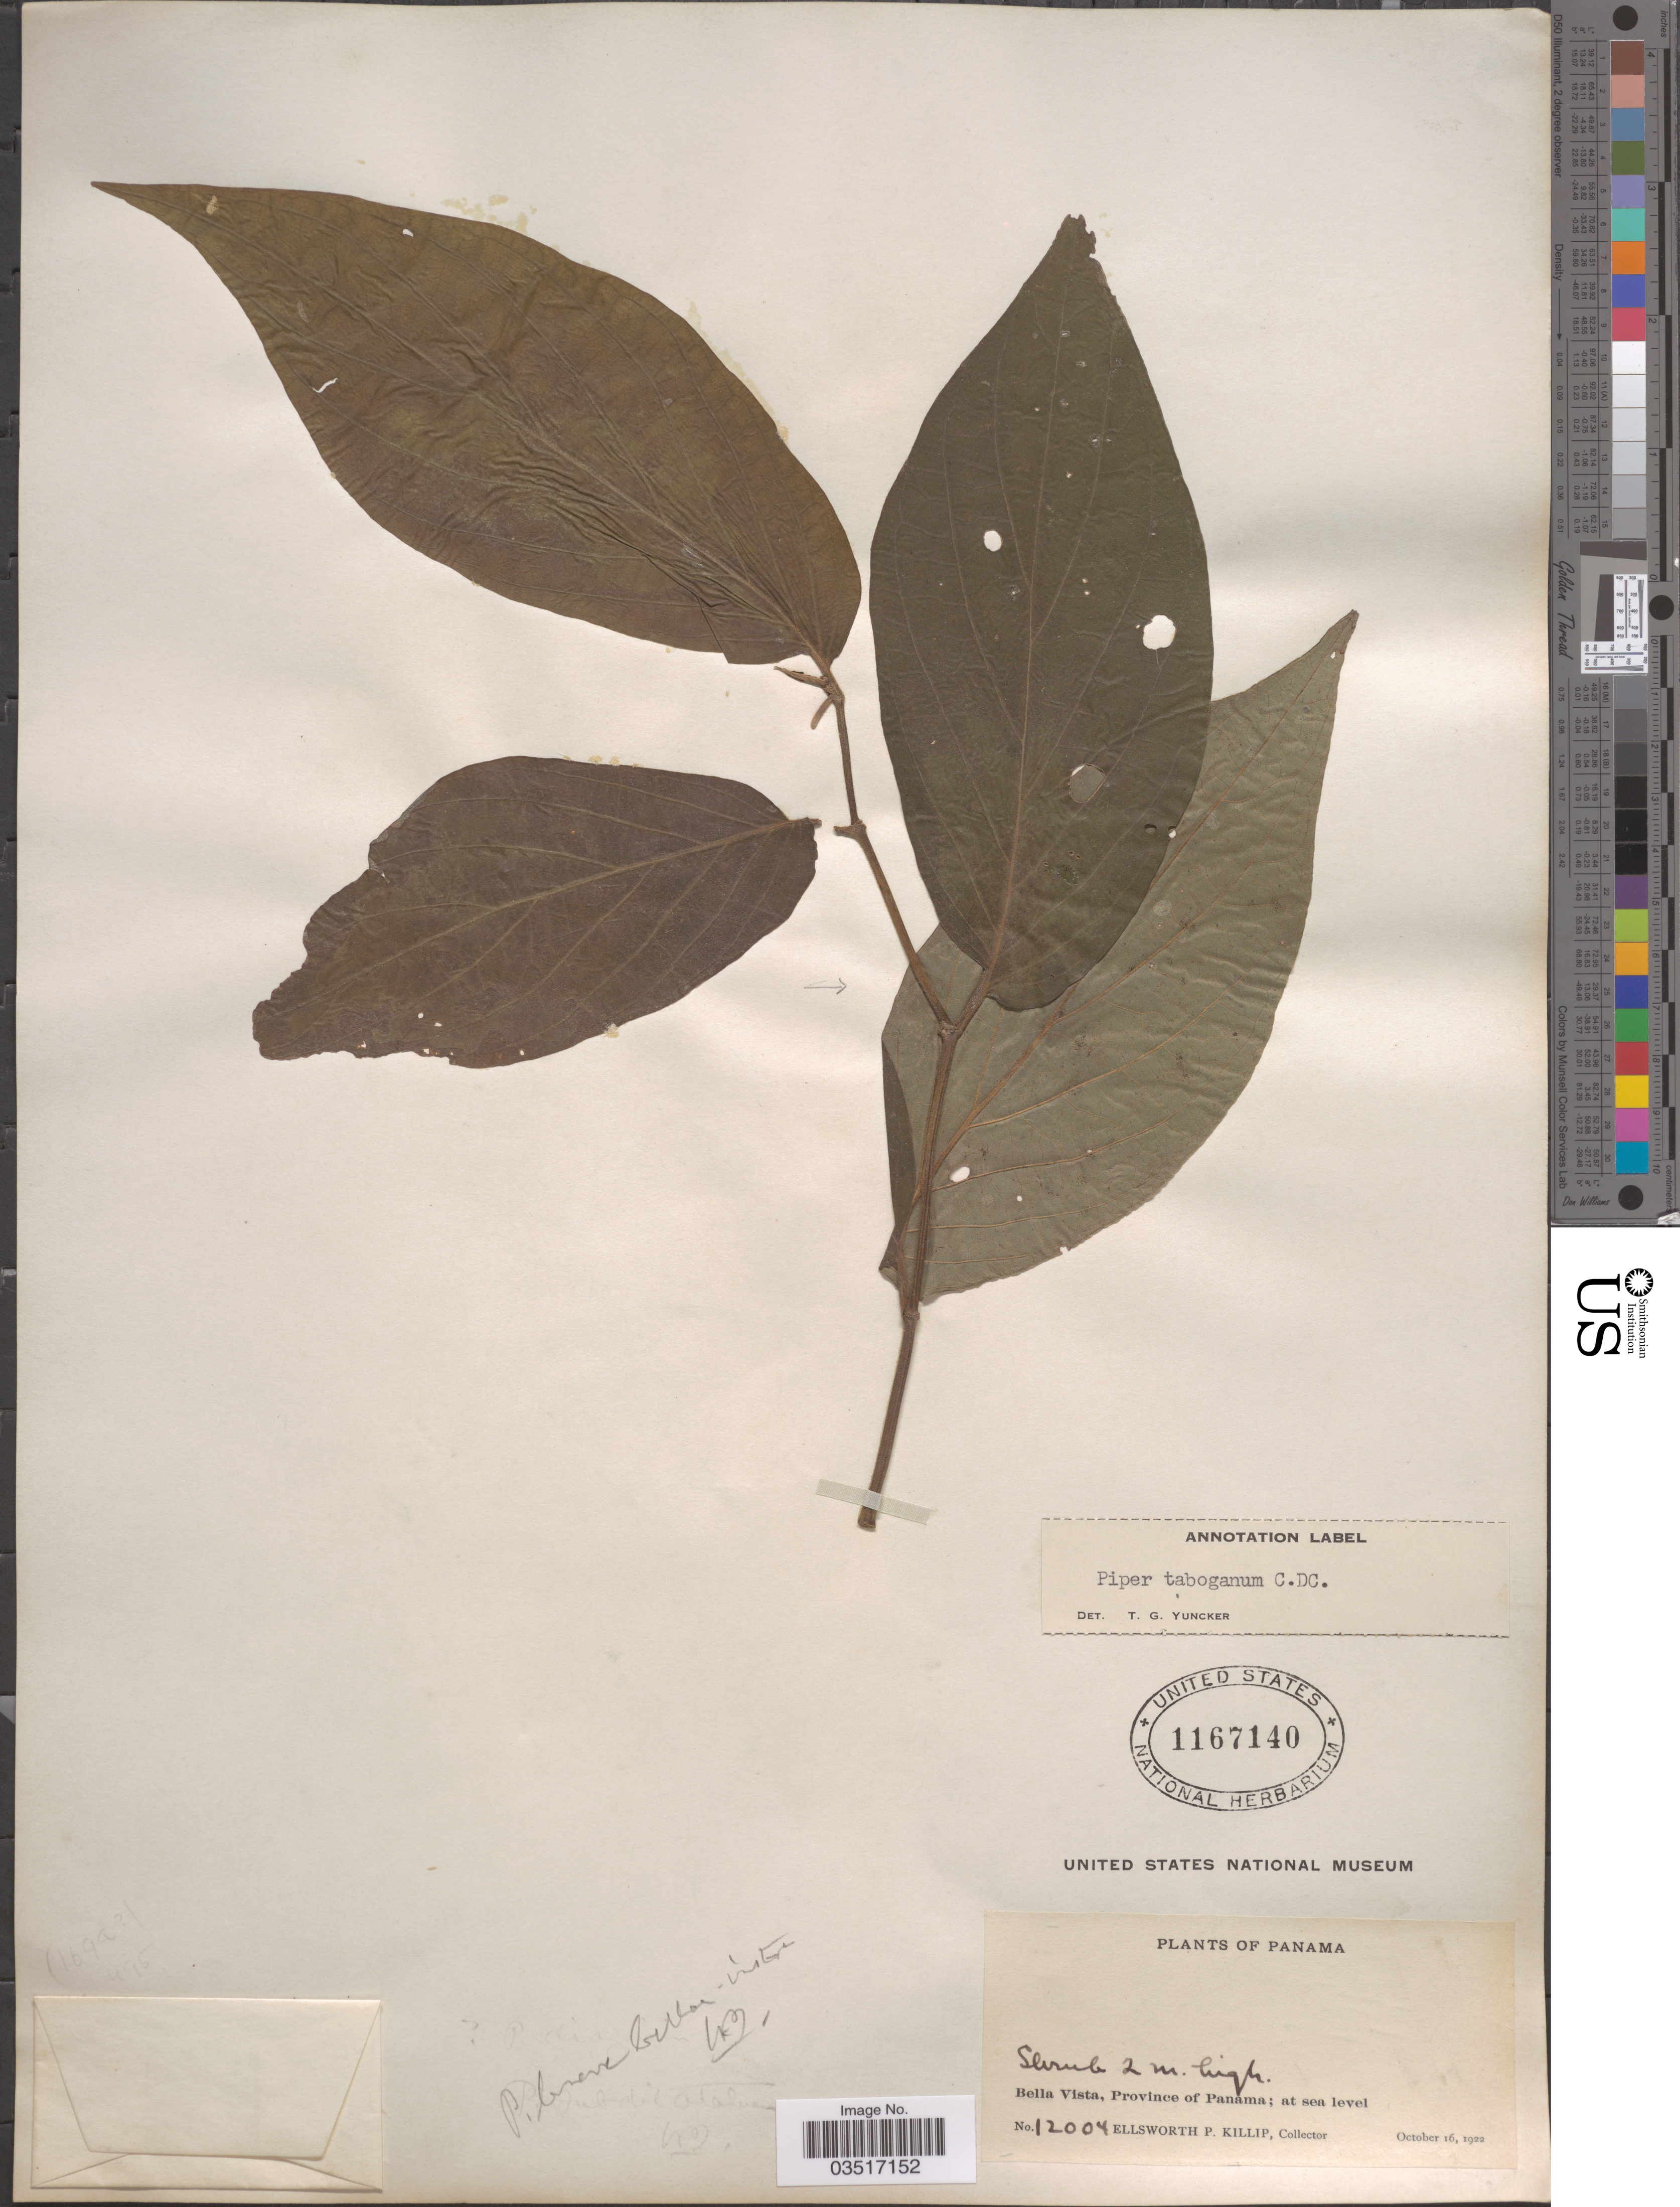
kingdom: Plantae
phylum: Tracheophyta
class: Magnoliopsida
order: Piperales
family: Piperaceae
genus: Piper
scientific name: Piper taboganum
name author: C. DC.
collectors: E. P. Killip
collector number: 12004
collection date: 1922-10-16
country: Panama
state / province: Panamá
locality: Bella Vista.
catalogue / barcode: US 1167140